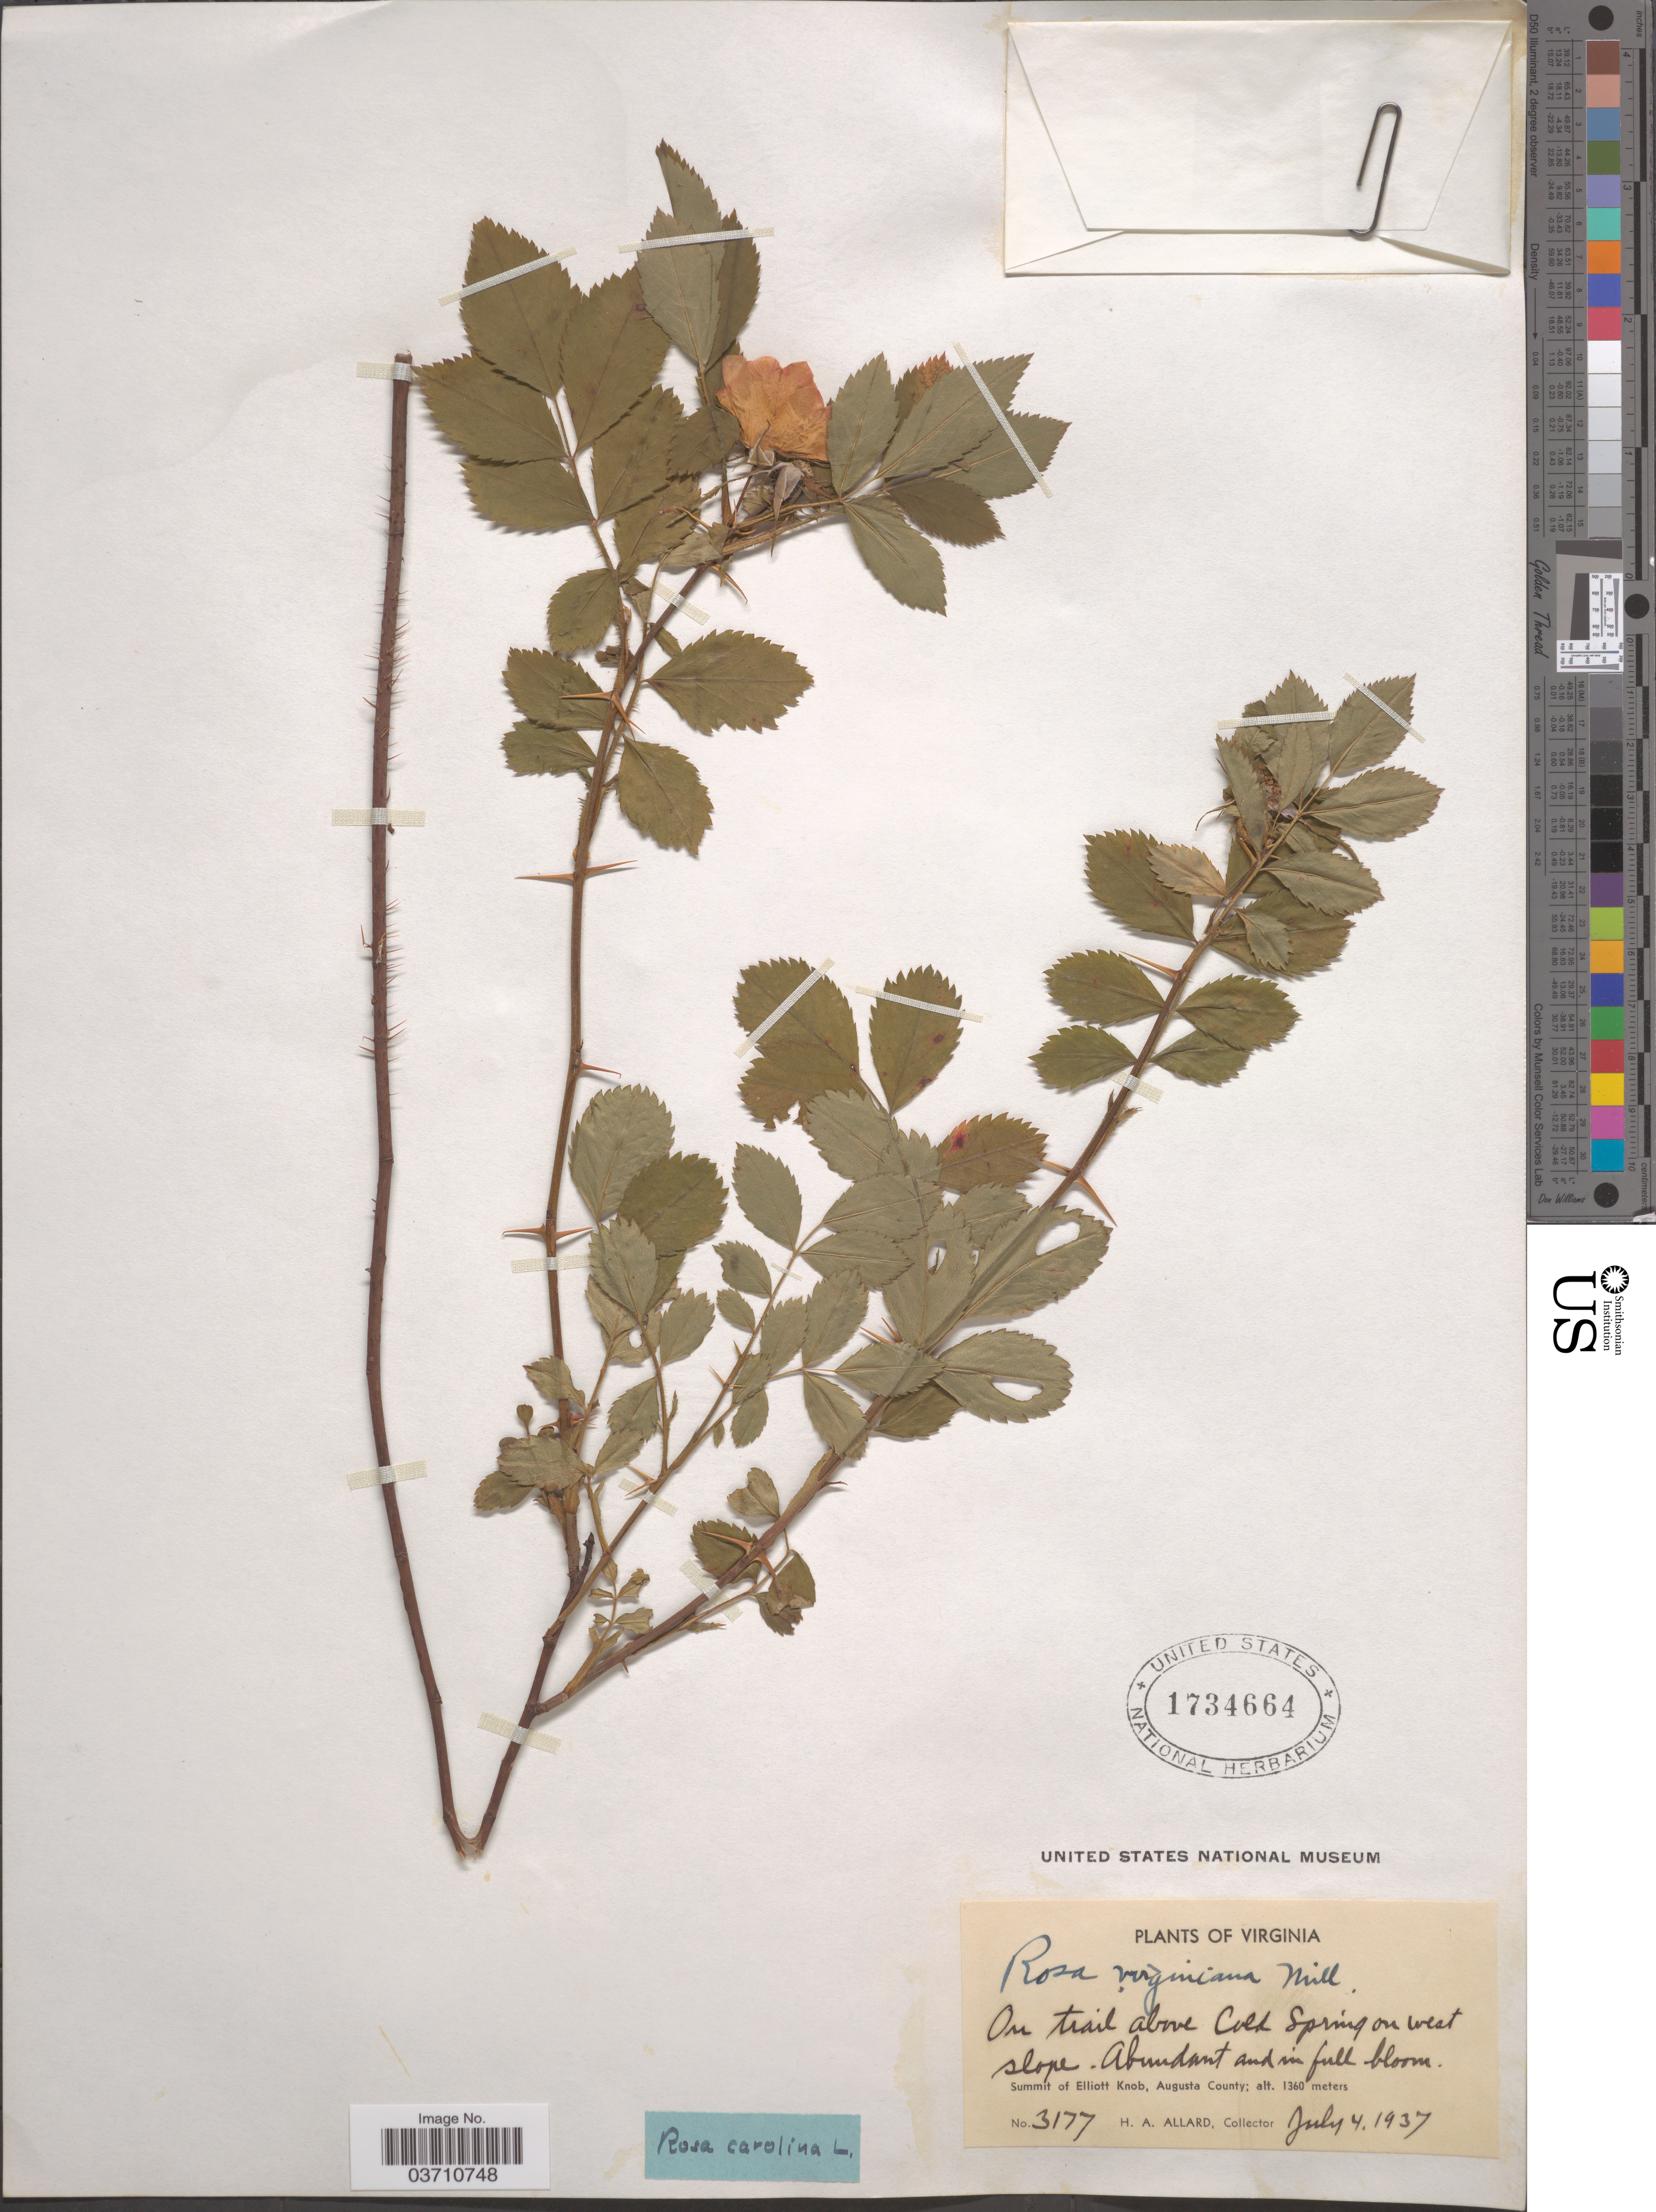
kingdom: Plantae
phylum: Tracheophyta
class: Magnoliopsida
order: Rosales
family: Rosaceae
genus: Rosa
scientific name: Rosa carolina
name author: L.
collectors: H. A. Allard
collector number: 3177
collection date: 1937-07-04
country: United States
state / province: Virginia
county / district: Augusta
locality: On trail above Cold Spring on west slope. Summot of Elliott Knob, Augusta County.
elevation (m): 1360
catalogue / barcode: US 1734664